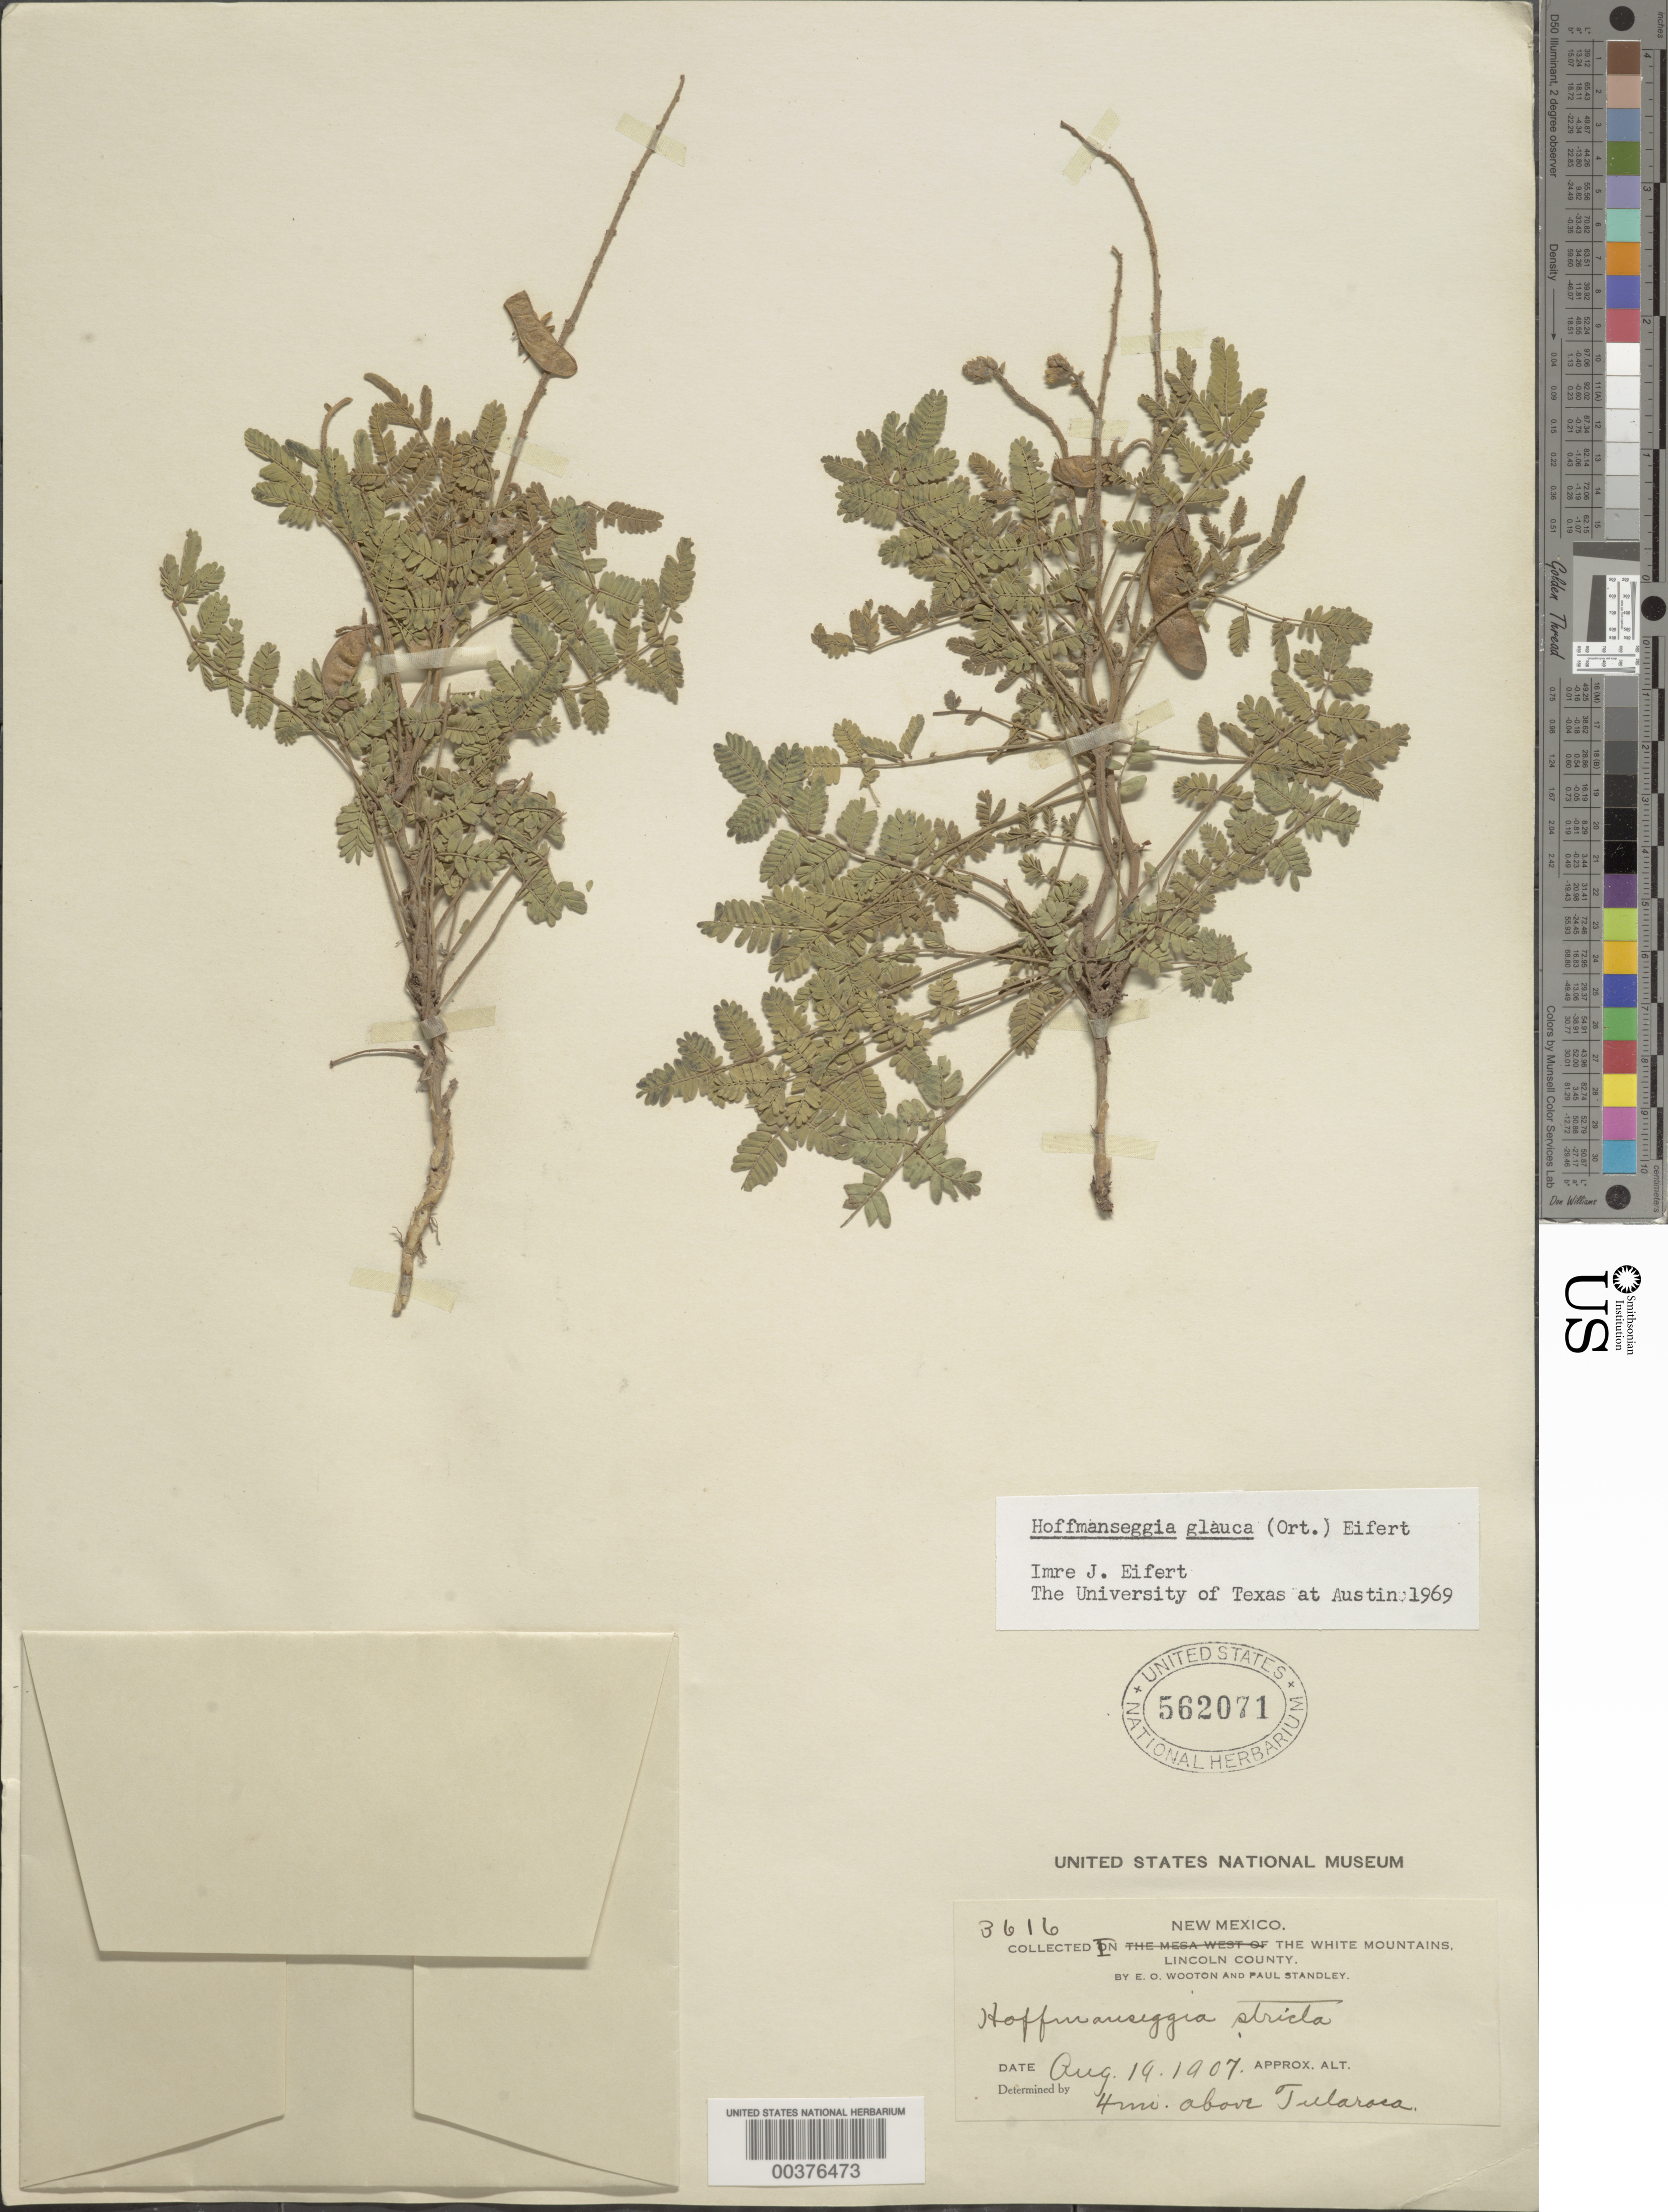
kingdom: Plantae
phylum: Tracheophyta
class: Magnoliopsida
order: Fabales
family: Fabaceae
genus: Hoffmannseggia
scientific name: Hoffmannseggia glauca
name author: (Ortega) Eifert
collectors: E. O. Wooton & P. C. Standley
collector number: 3616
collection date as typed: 19 Aug 1907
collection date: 1907-08-19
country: United States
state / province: New Mexico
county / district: Lincoln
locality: In the white mountains, 4 mi above tularosa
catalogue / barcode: US 562071